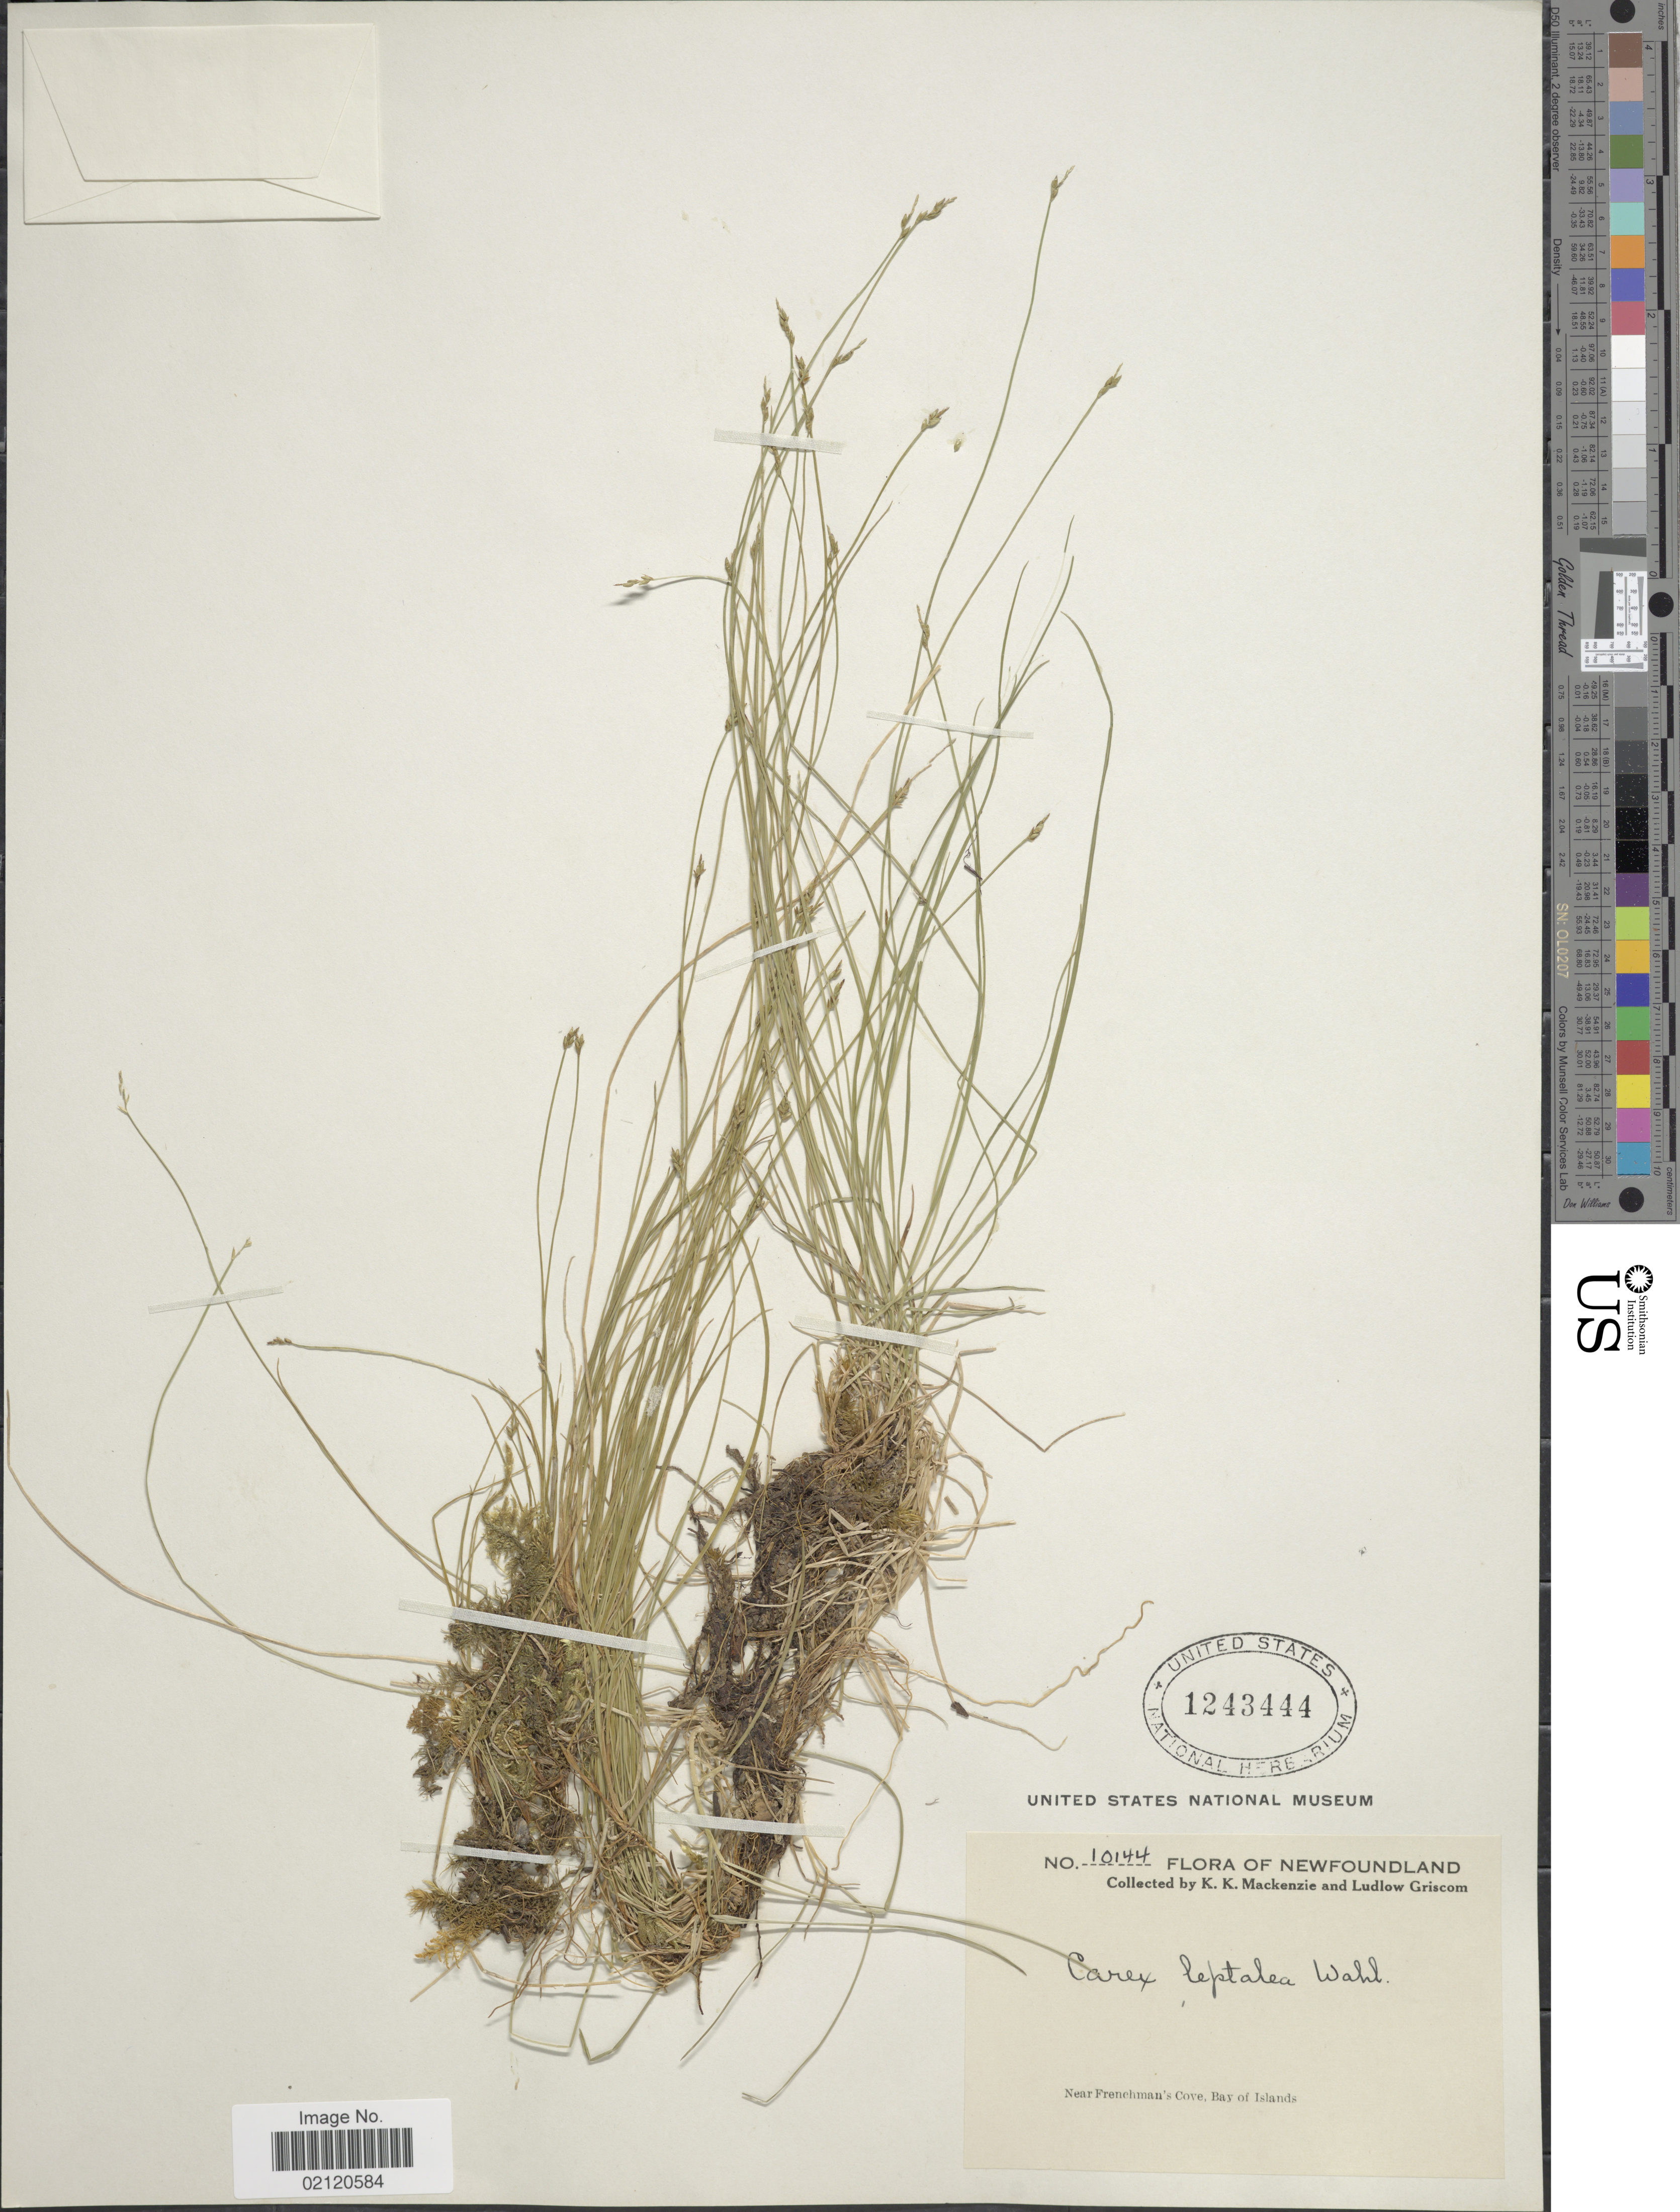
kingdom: Plantae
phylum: Tracheophyta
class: Liliopsida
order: Poales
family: Cyperaceae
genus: Carex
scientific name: Carex leptalea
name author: Wahlenb.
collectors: K. K. Mackenzie & L. Griscom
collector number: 10144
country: Canada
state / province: Newfoundland and Labrador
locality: Near Frenchman's Cove, Bay of Islands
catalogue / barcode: US 1243444